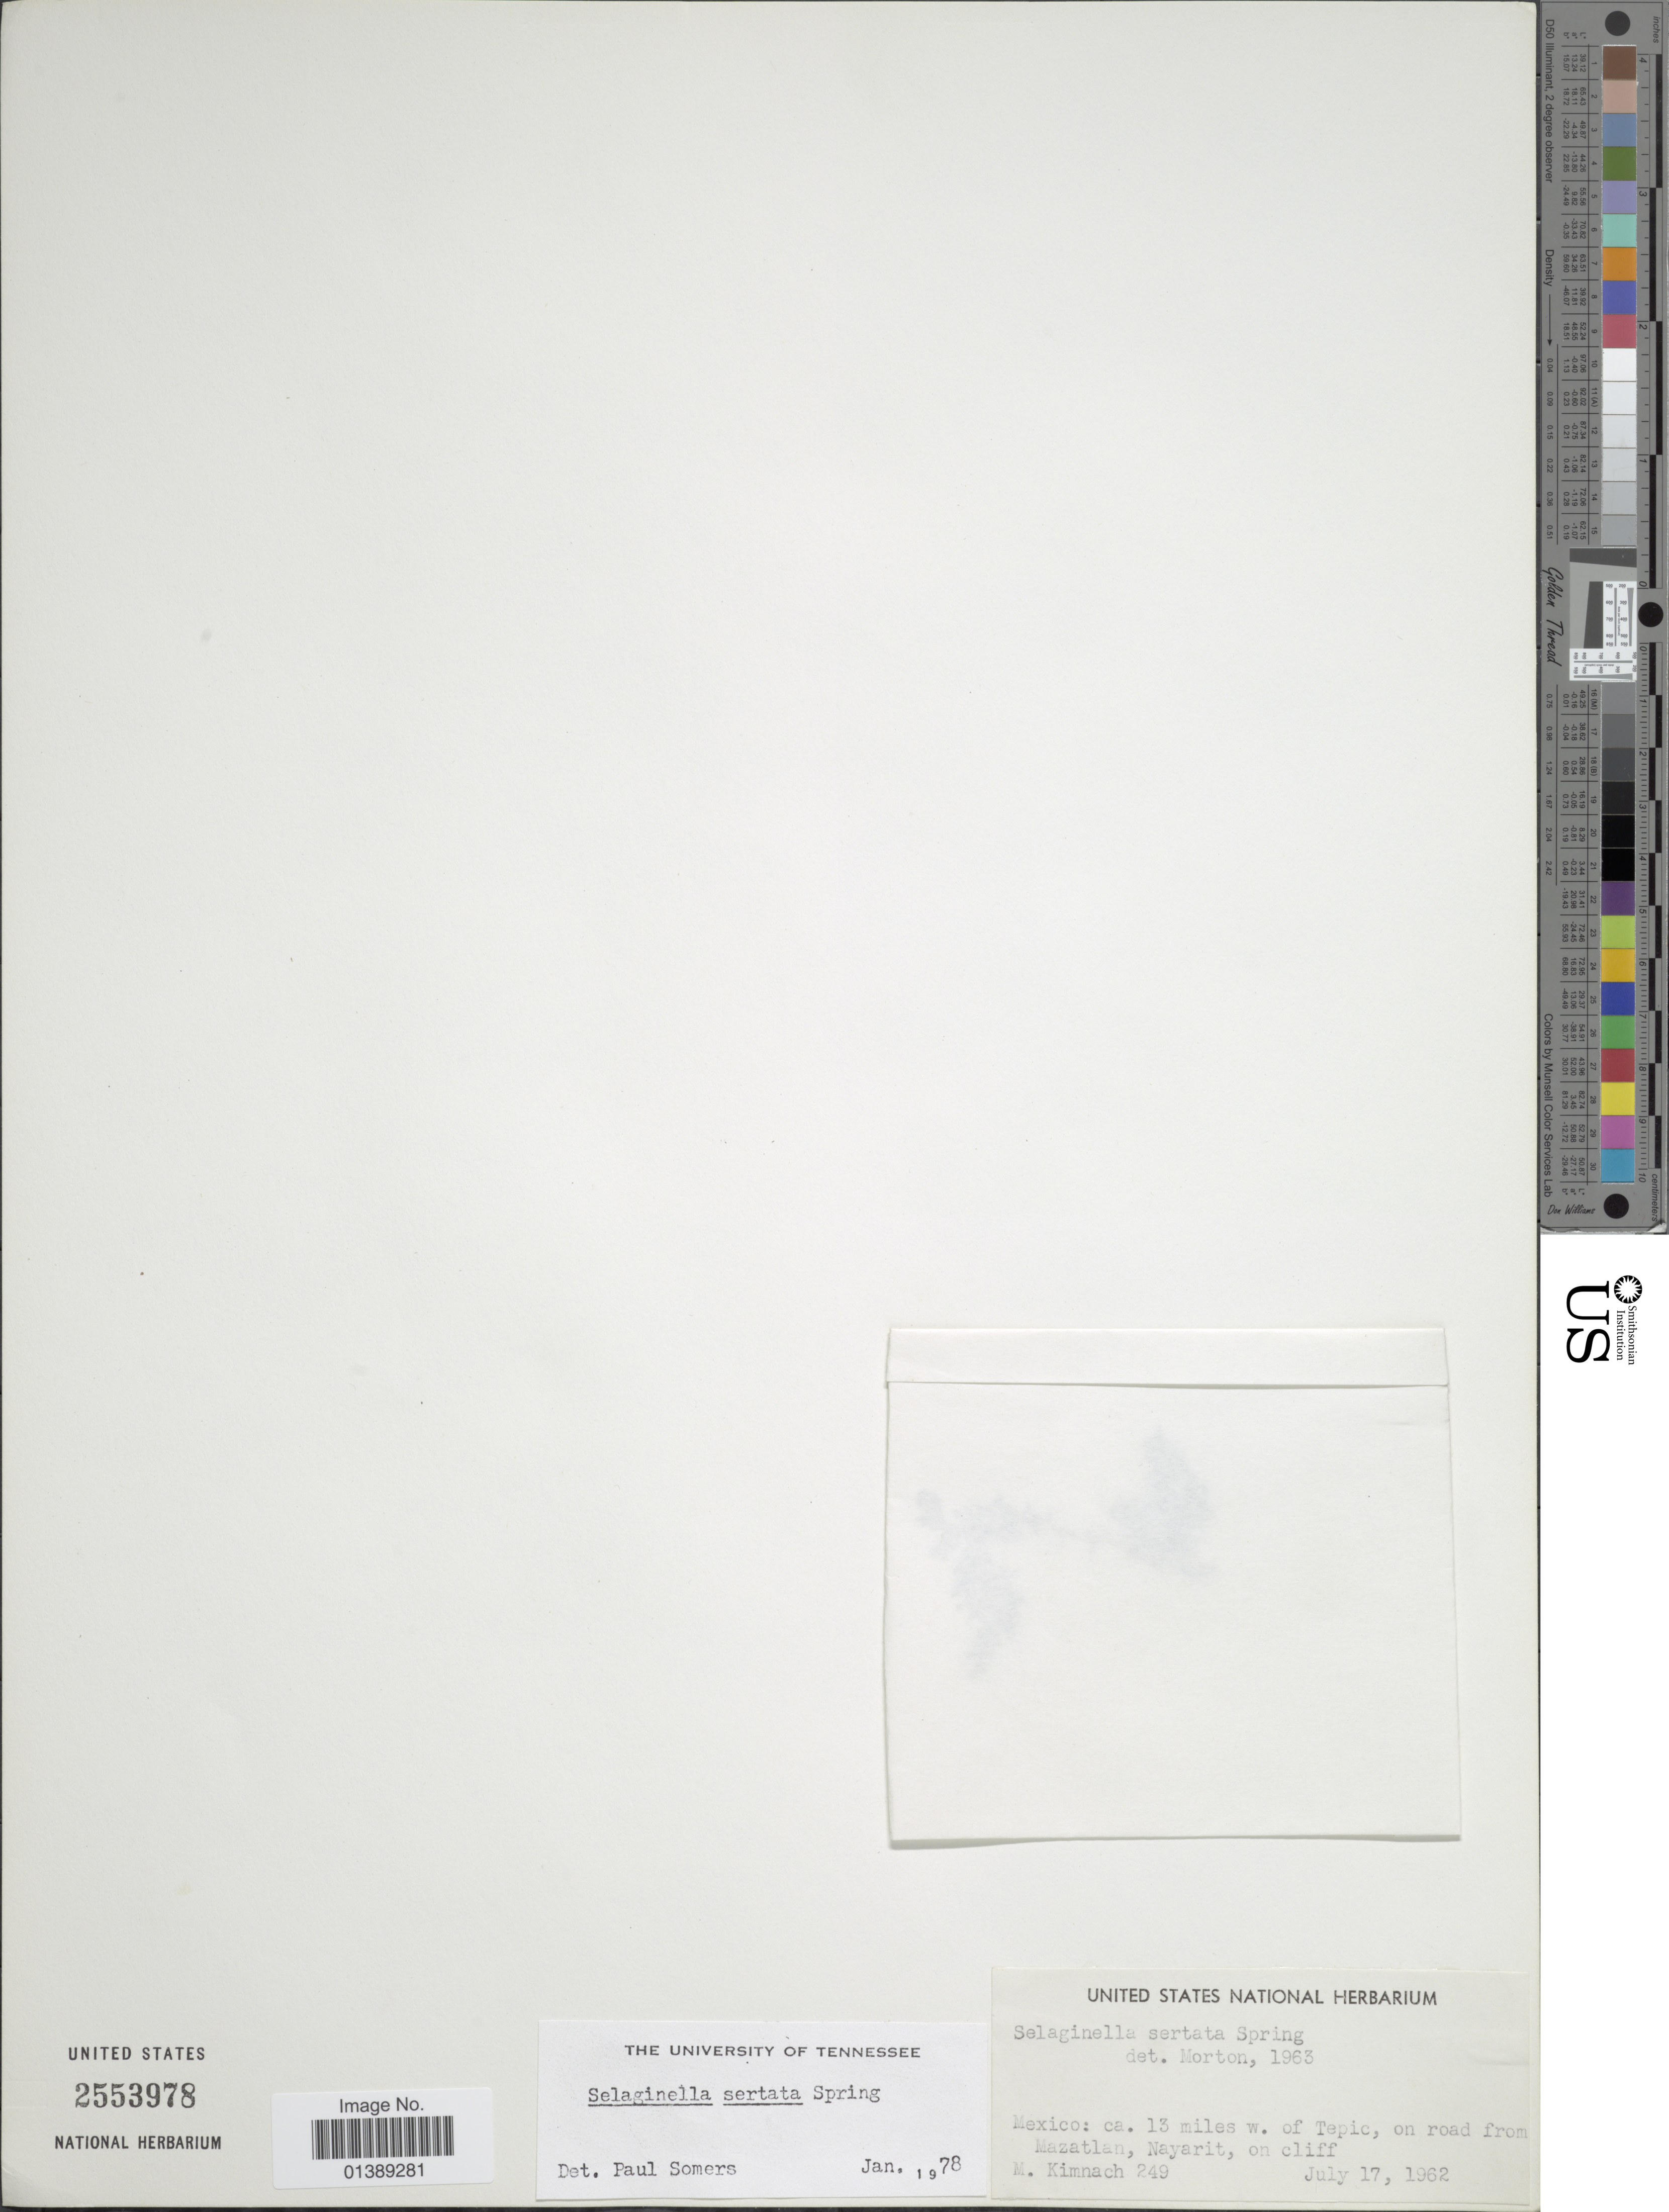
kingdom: Plantae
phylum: Tracheophyta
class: Lycopodiopsida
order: Selaginellales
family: Selaginellaceae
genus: Selaginella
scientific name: Selaginella sertata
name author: Spring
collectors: M. W. Kimnach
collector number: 249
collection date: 1962-07-17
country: Mexico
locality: Ca 13 miles w. Tepic, on road from Mazatlan, Nayarit, on cliff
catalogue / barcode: US 2553978